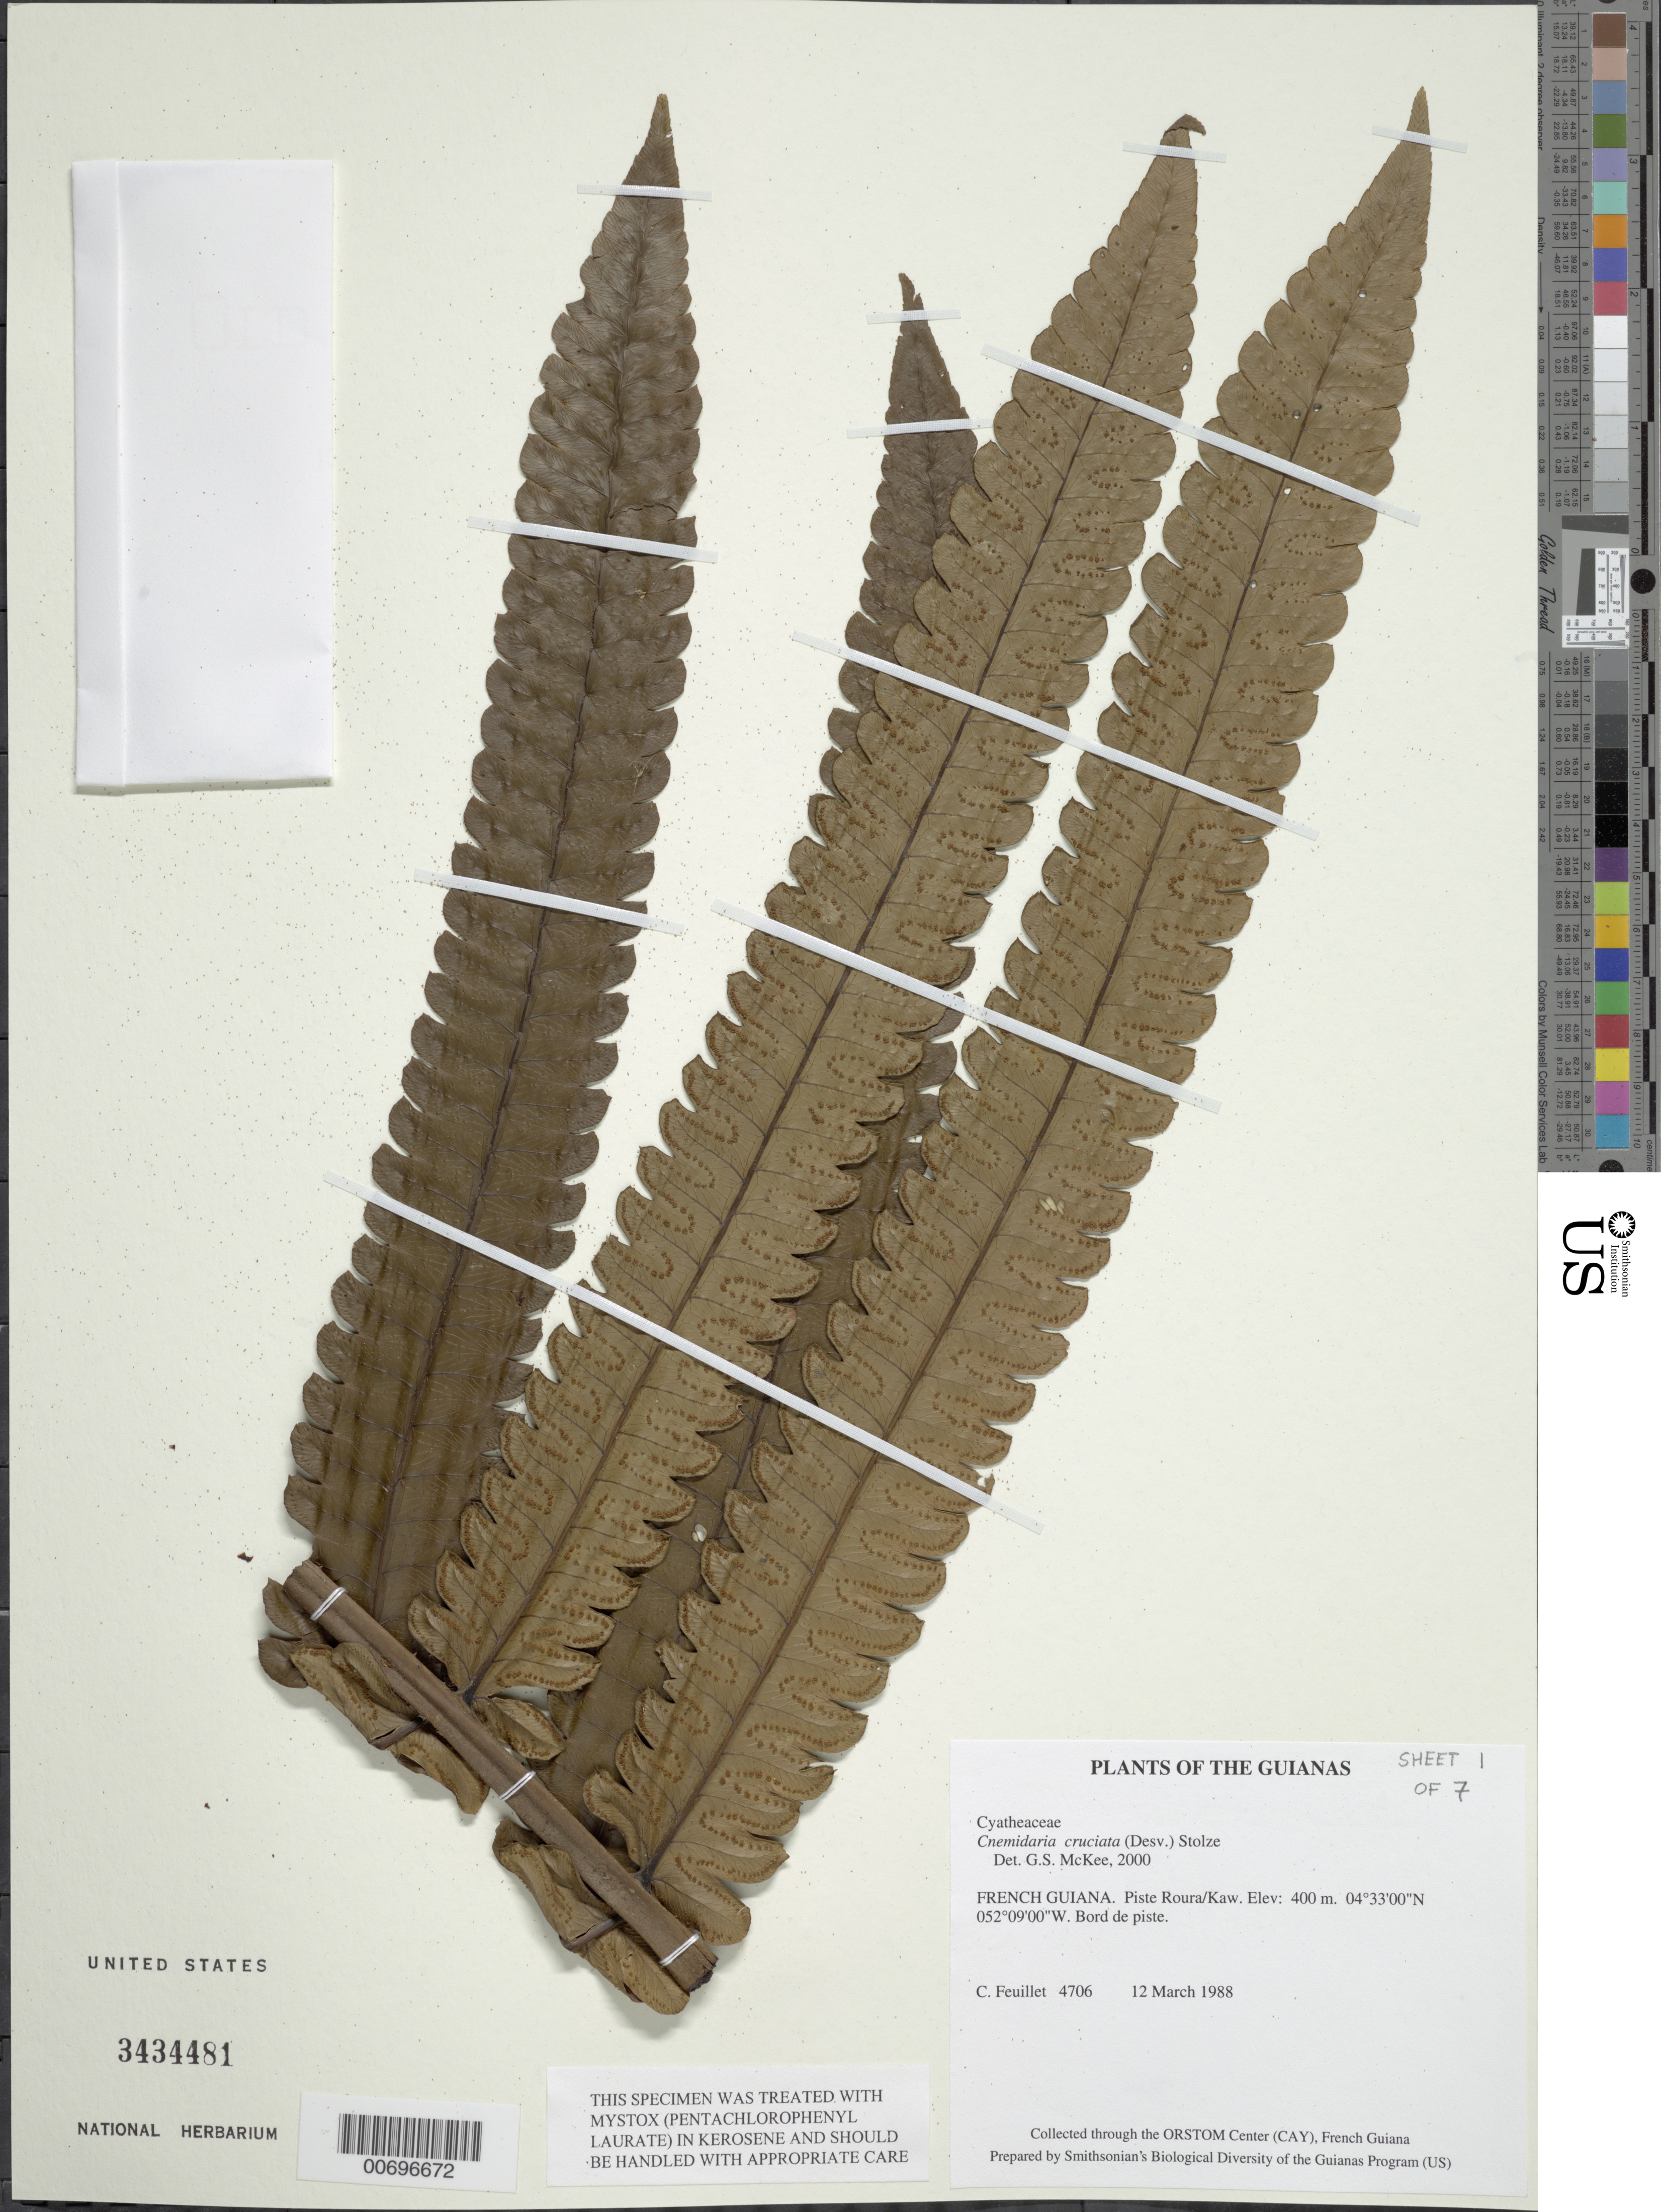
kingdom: Plantae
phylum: Tracheophyta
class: Polypodiopsida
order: Cyatheales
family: Cyatheaceae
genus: Cyathea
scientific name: Cyathea cruciata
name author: (Desv.) Lehnert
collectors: C. Feuillet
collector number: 4706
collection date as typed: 12 Mar 1988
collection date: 1988-03-12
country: French Guiana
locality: Piste Roura/Kaw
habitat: Bord de piste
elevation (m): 400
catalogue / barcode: US 3434481